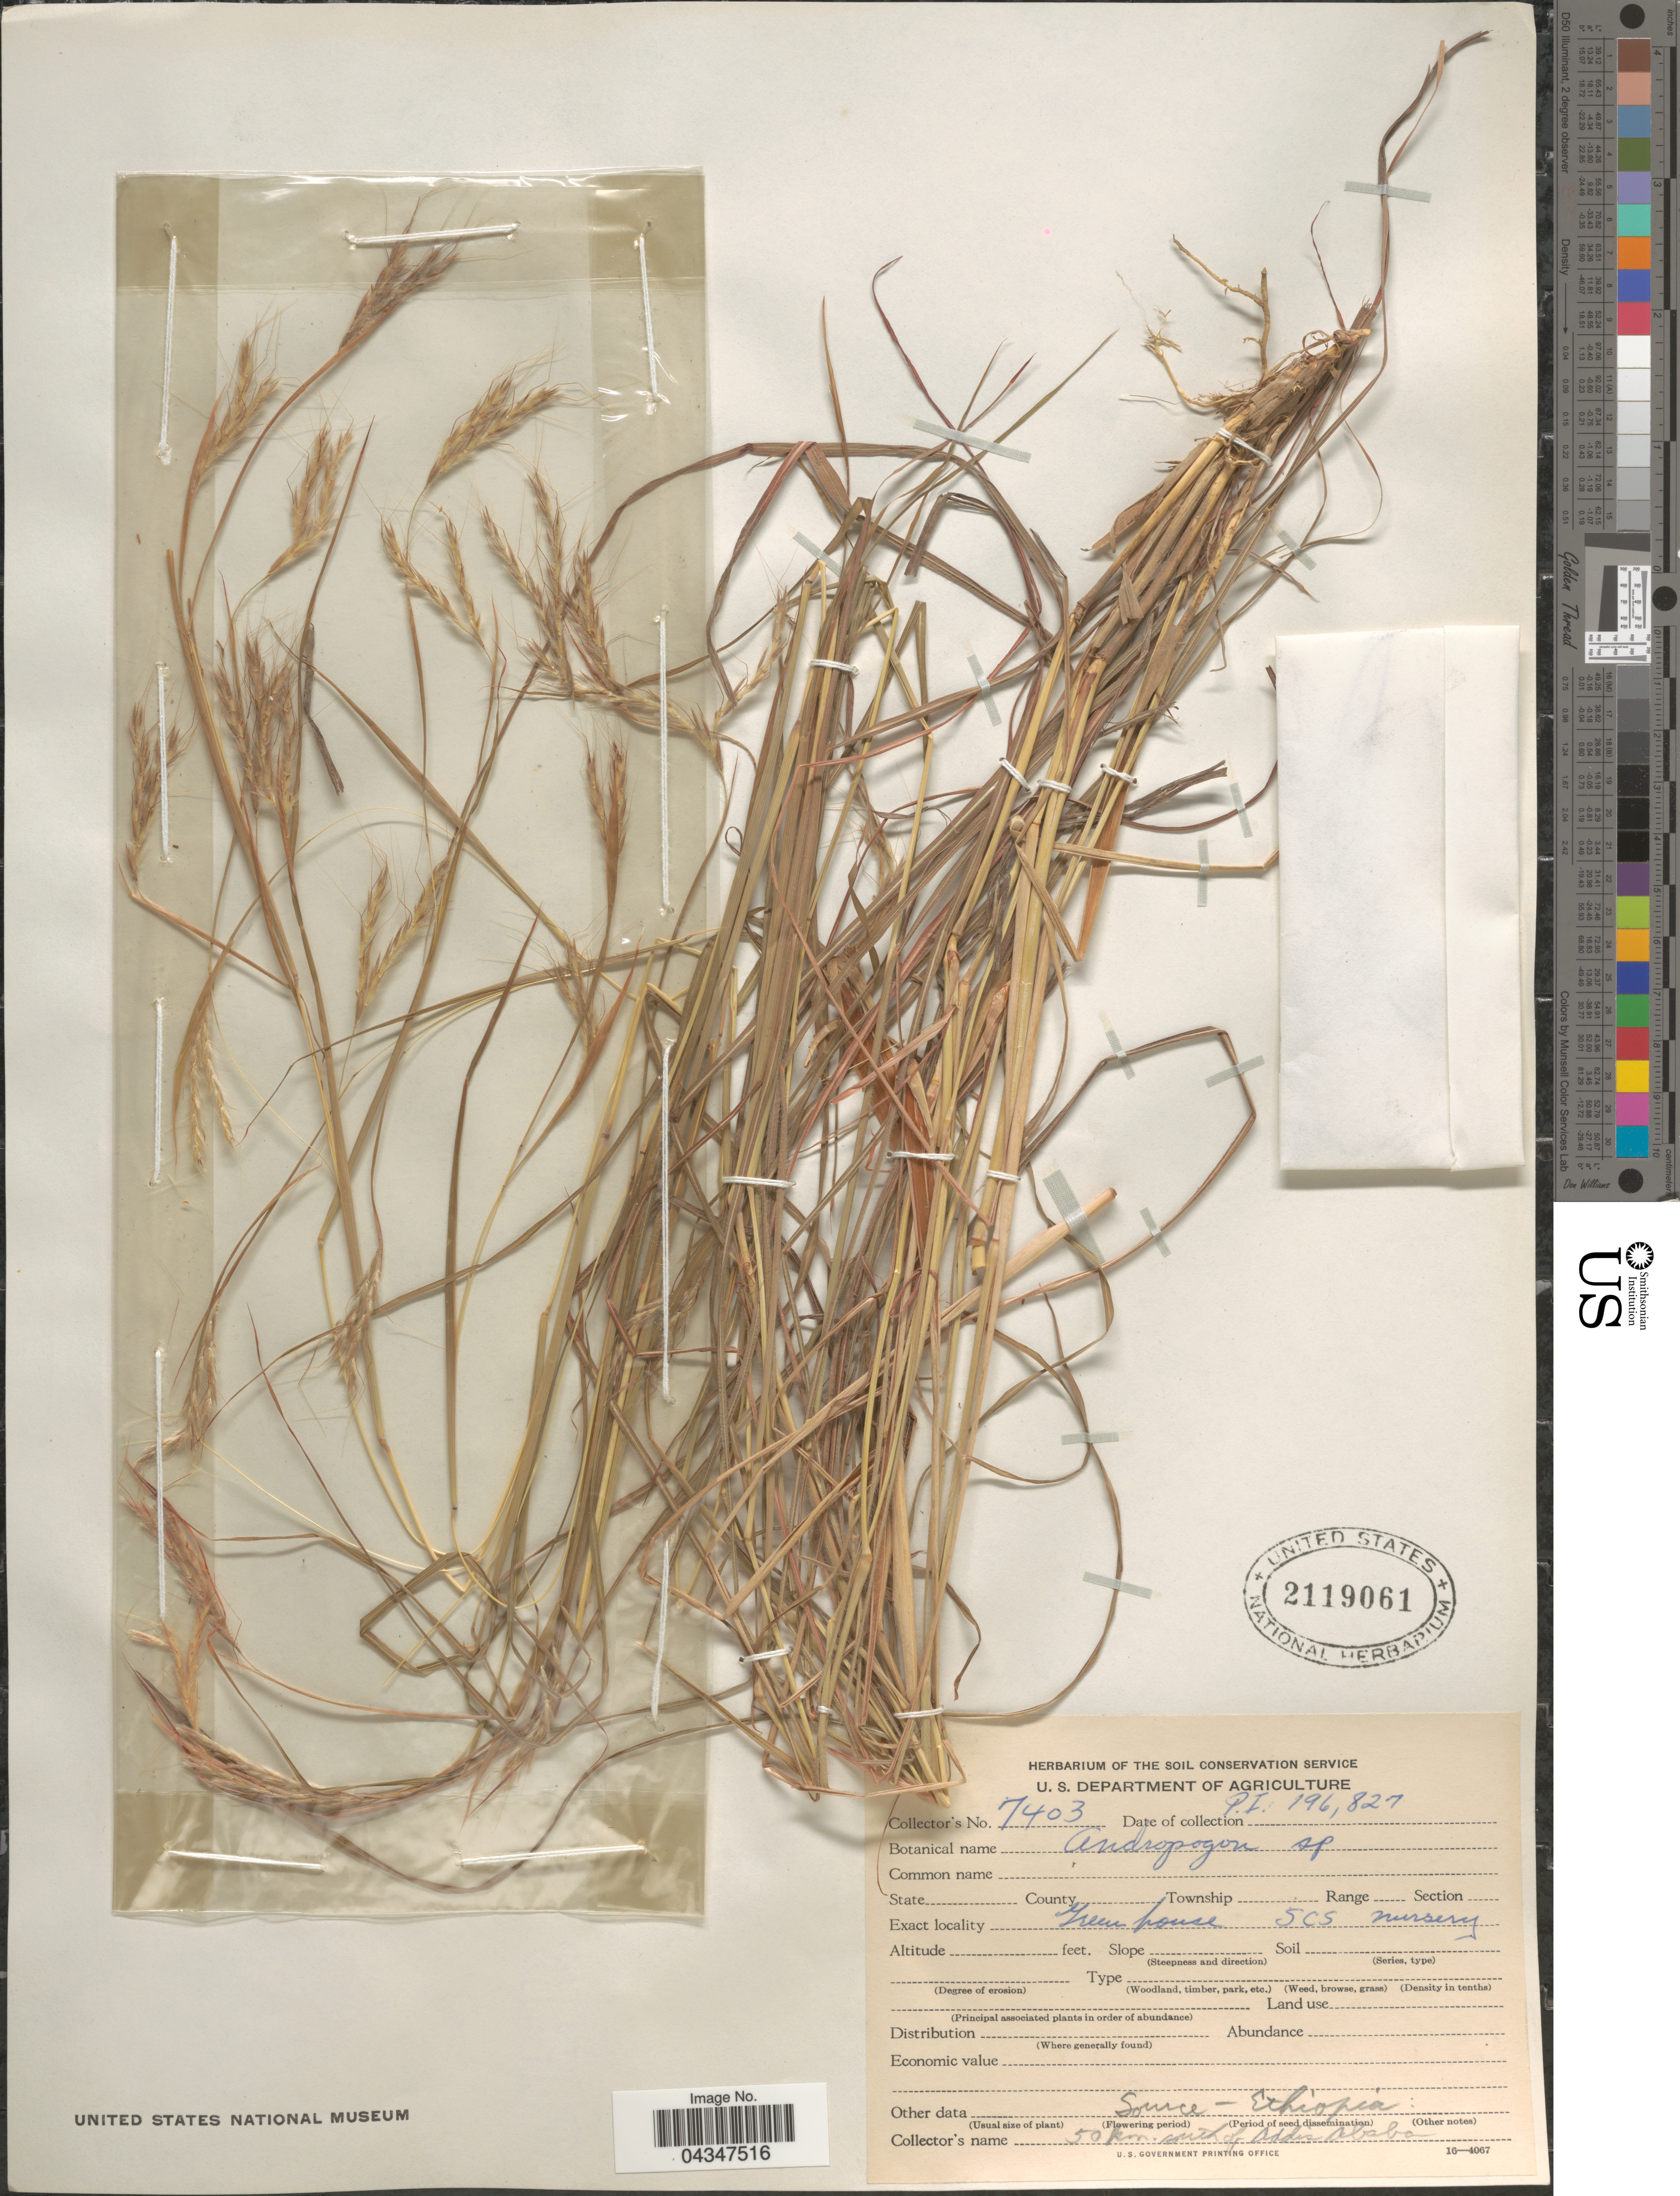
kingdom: Plantae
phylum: Tracheophyta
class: Liliopsida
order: Poales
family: Poaceae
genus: Andropogon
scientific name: Andropogon sp.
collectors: Herbarium of the Soil Conservation Service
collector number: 7403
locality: Greenhouse SCS Nursery.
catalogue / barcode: US 2119061